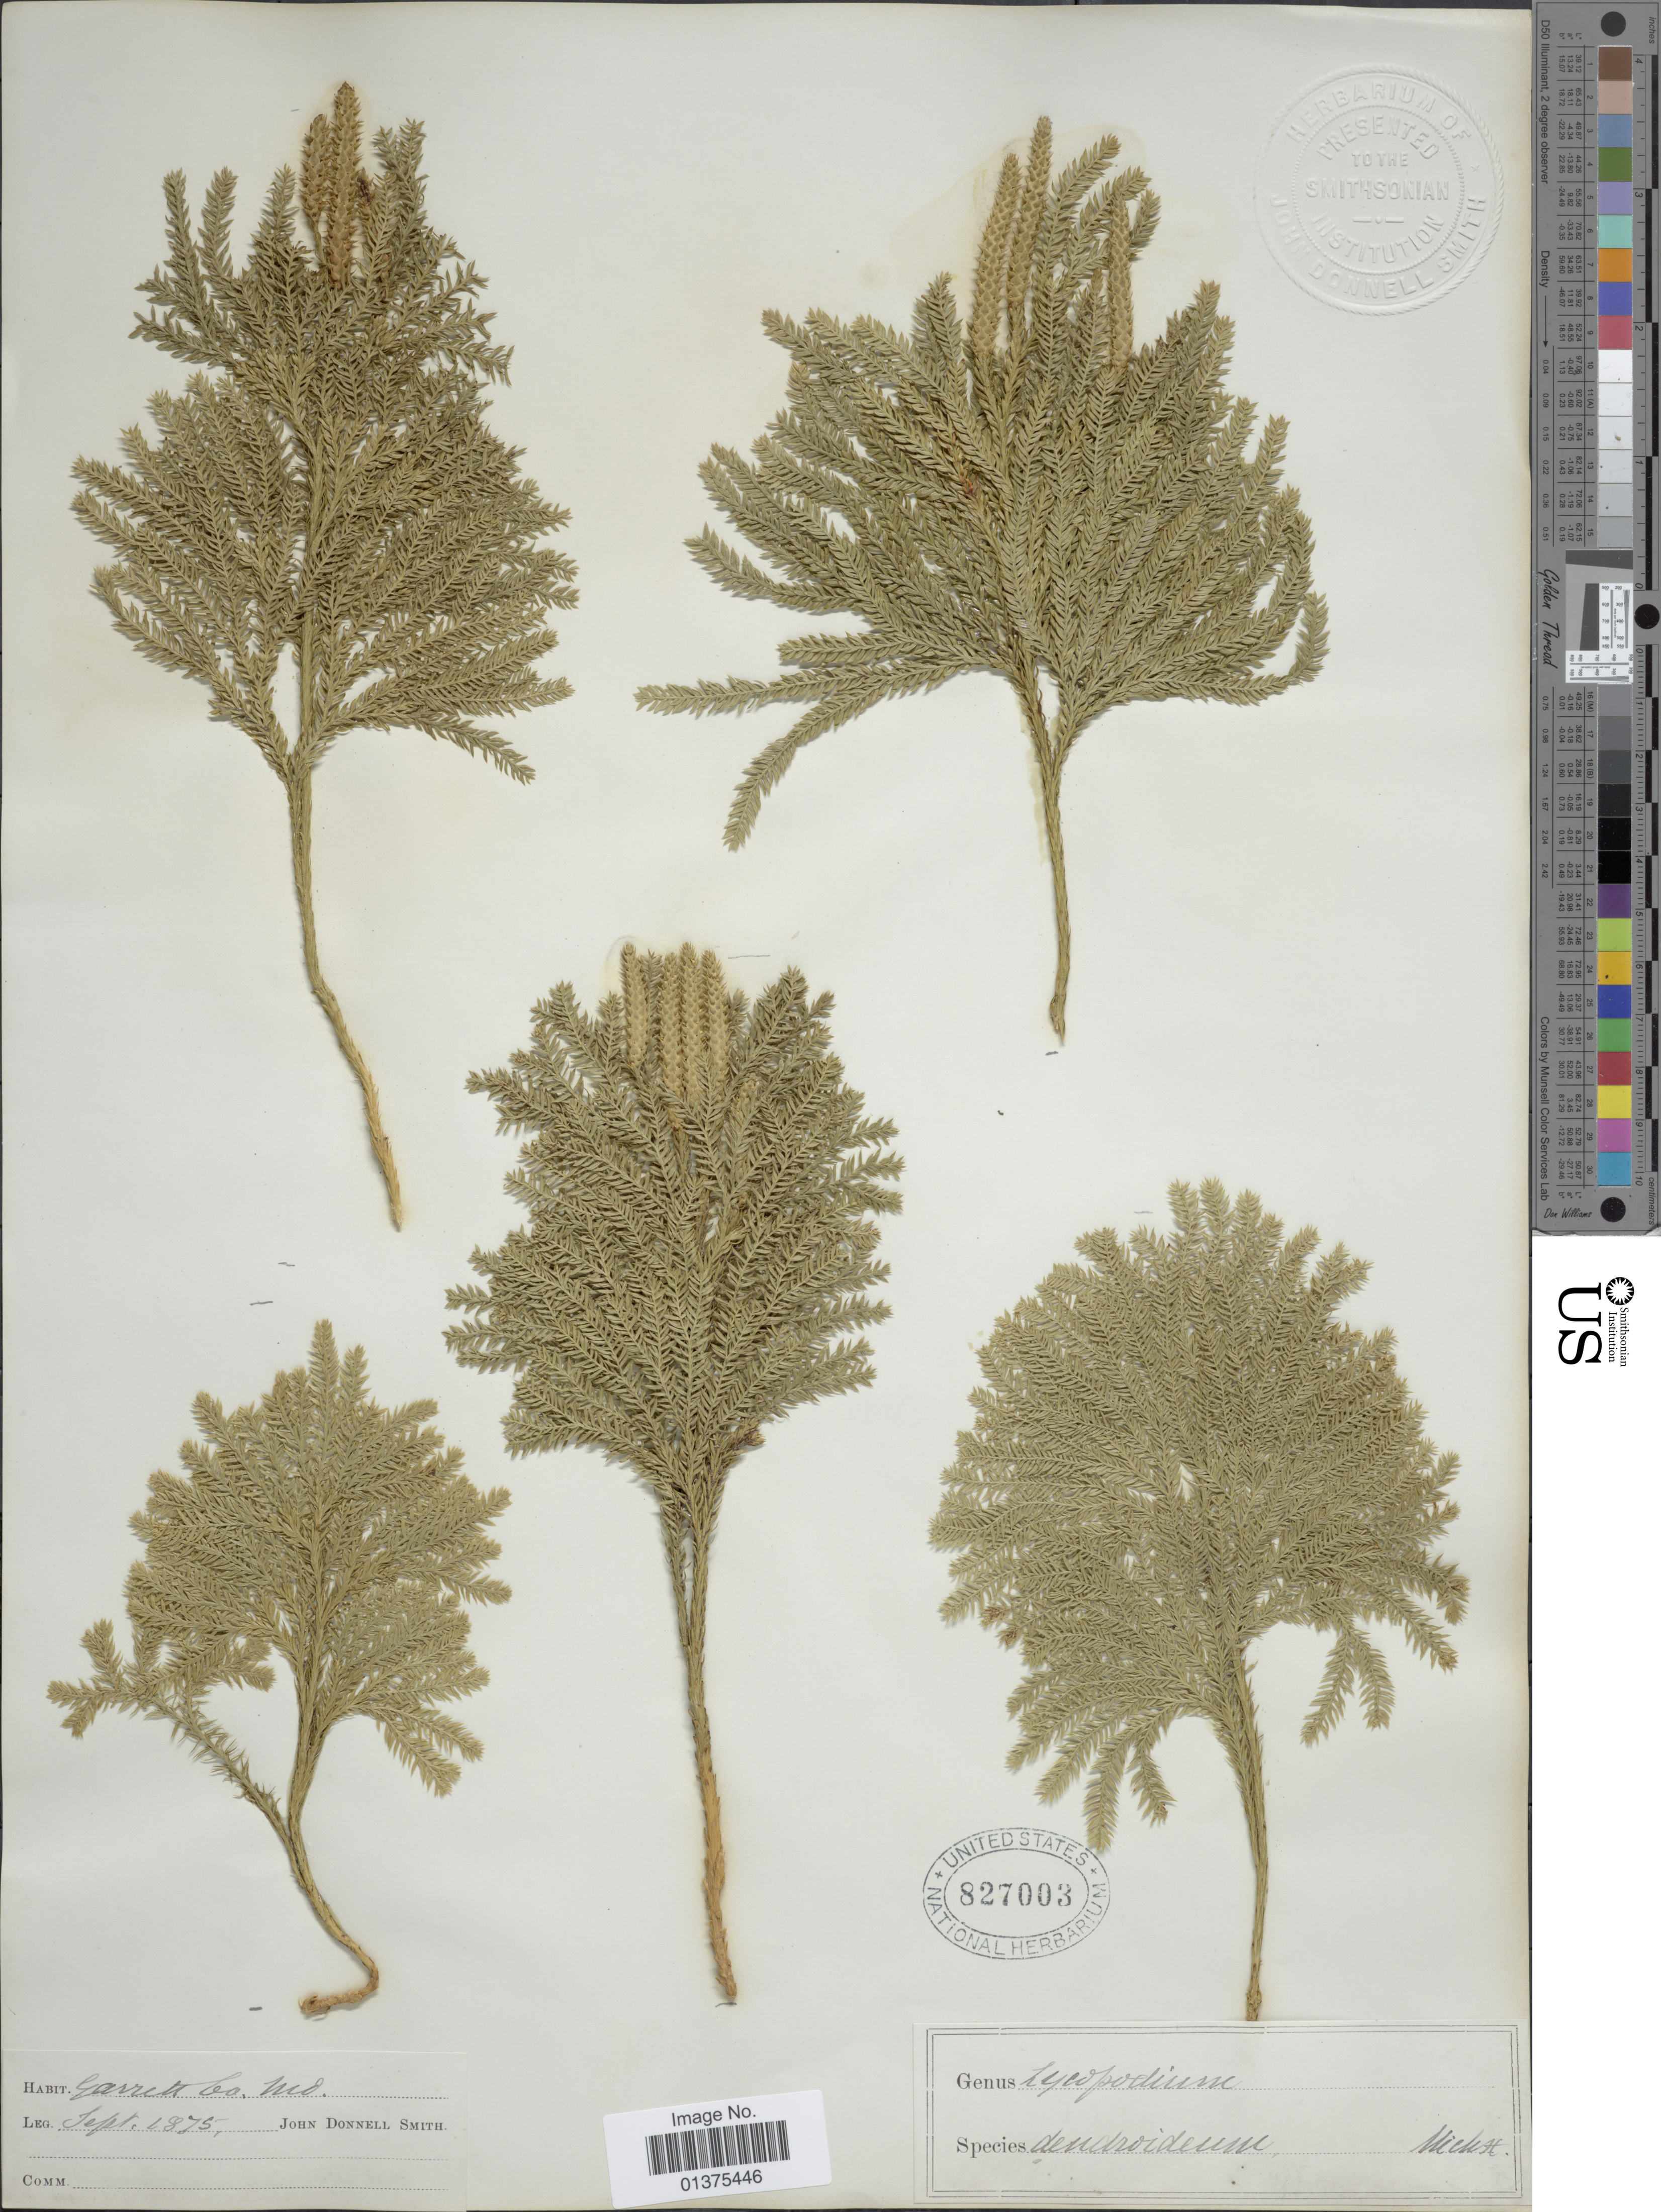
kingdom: Plantae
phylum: Tracheophyta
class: Lycopodiopsida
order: Lycopodiales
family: Lycopodiaceae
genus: Dendrolycopodium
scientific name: Dendrolycopodium obscurum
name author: (L.) A. Haines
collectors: J. Donnell Smith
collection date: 1875-09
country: United States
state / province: Maryland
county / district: Garrett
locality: Garrett Co.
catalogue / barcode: US 827003